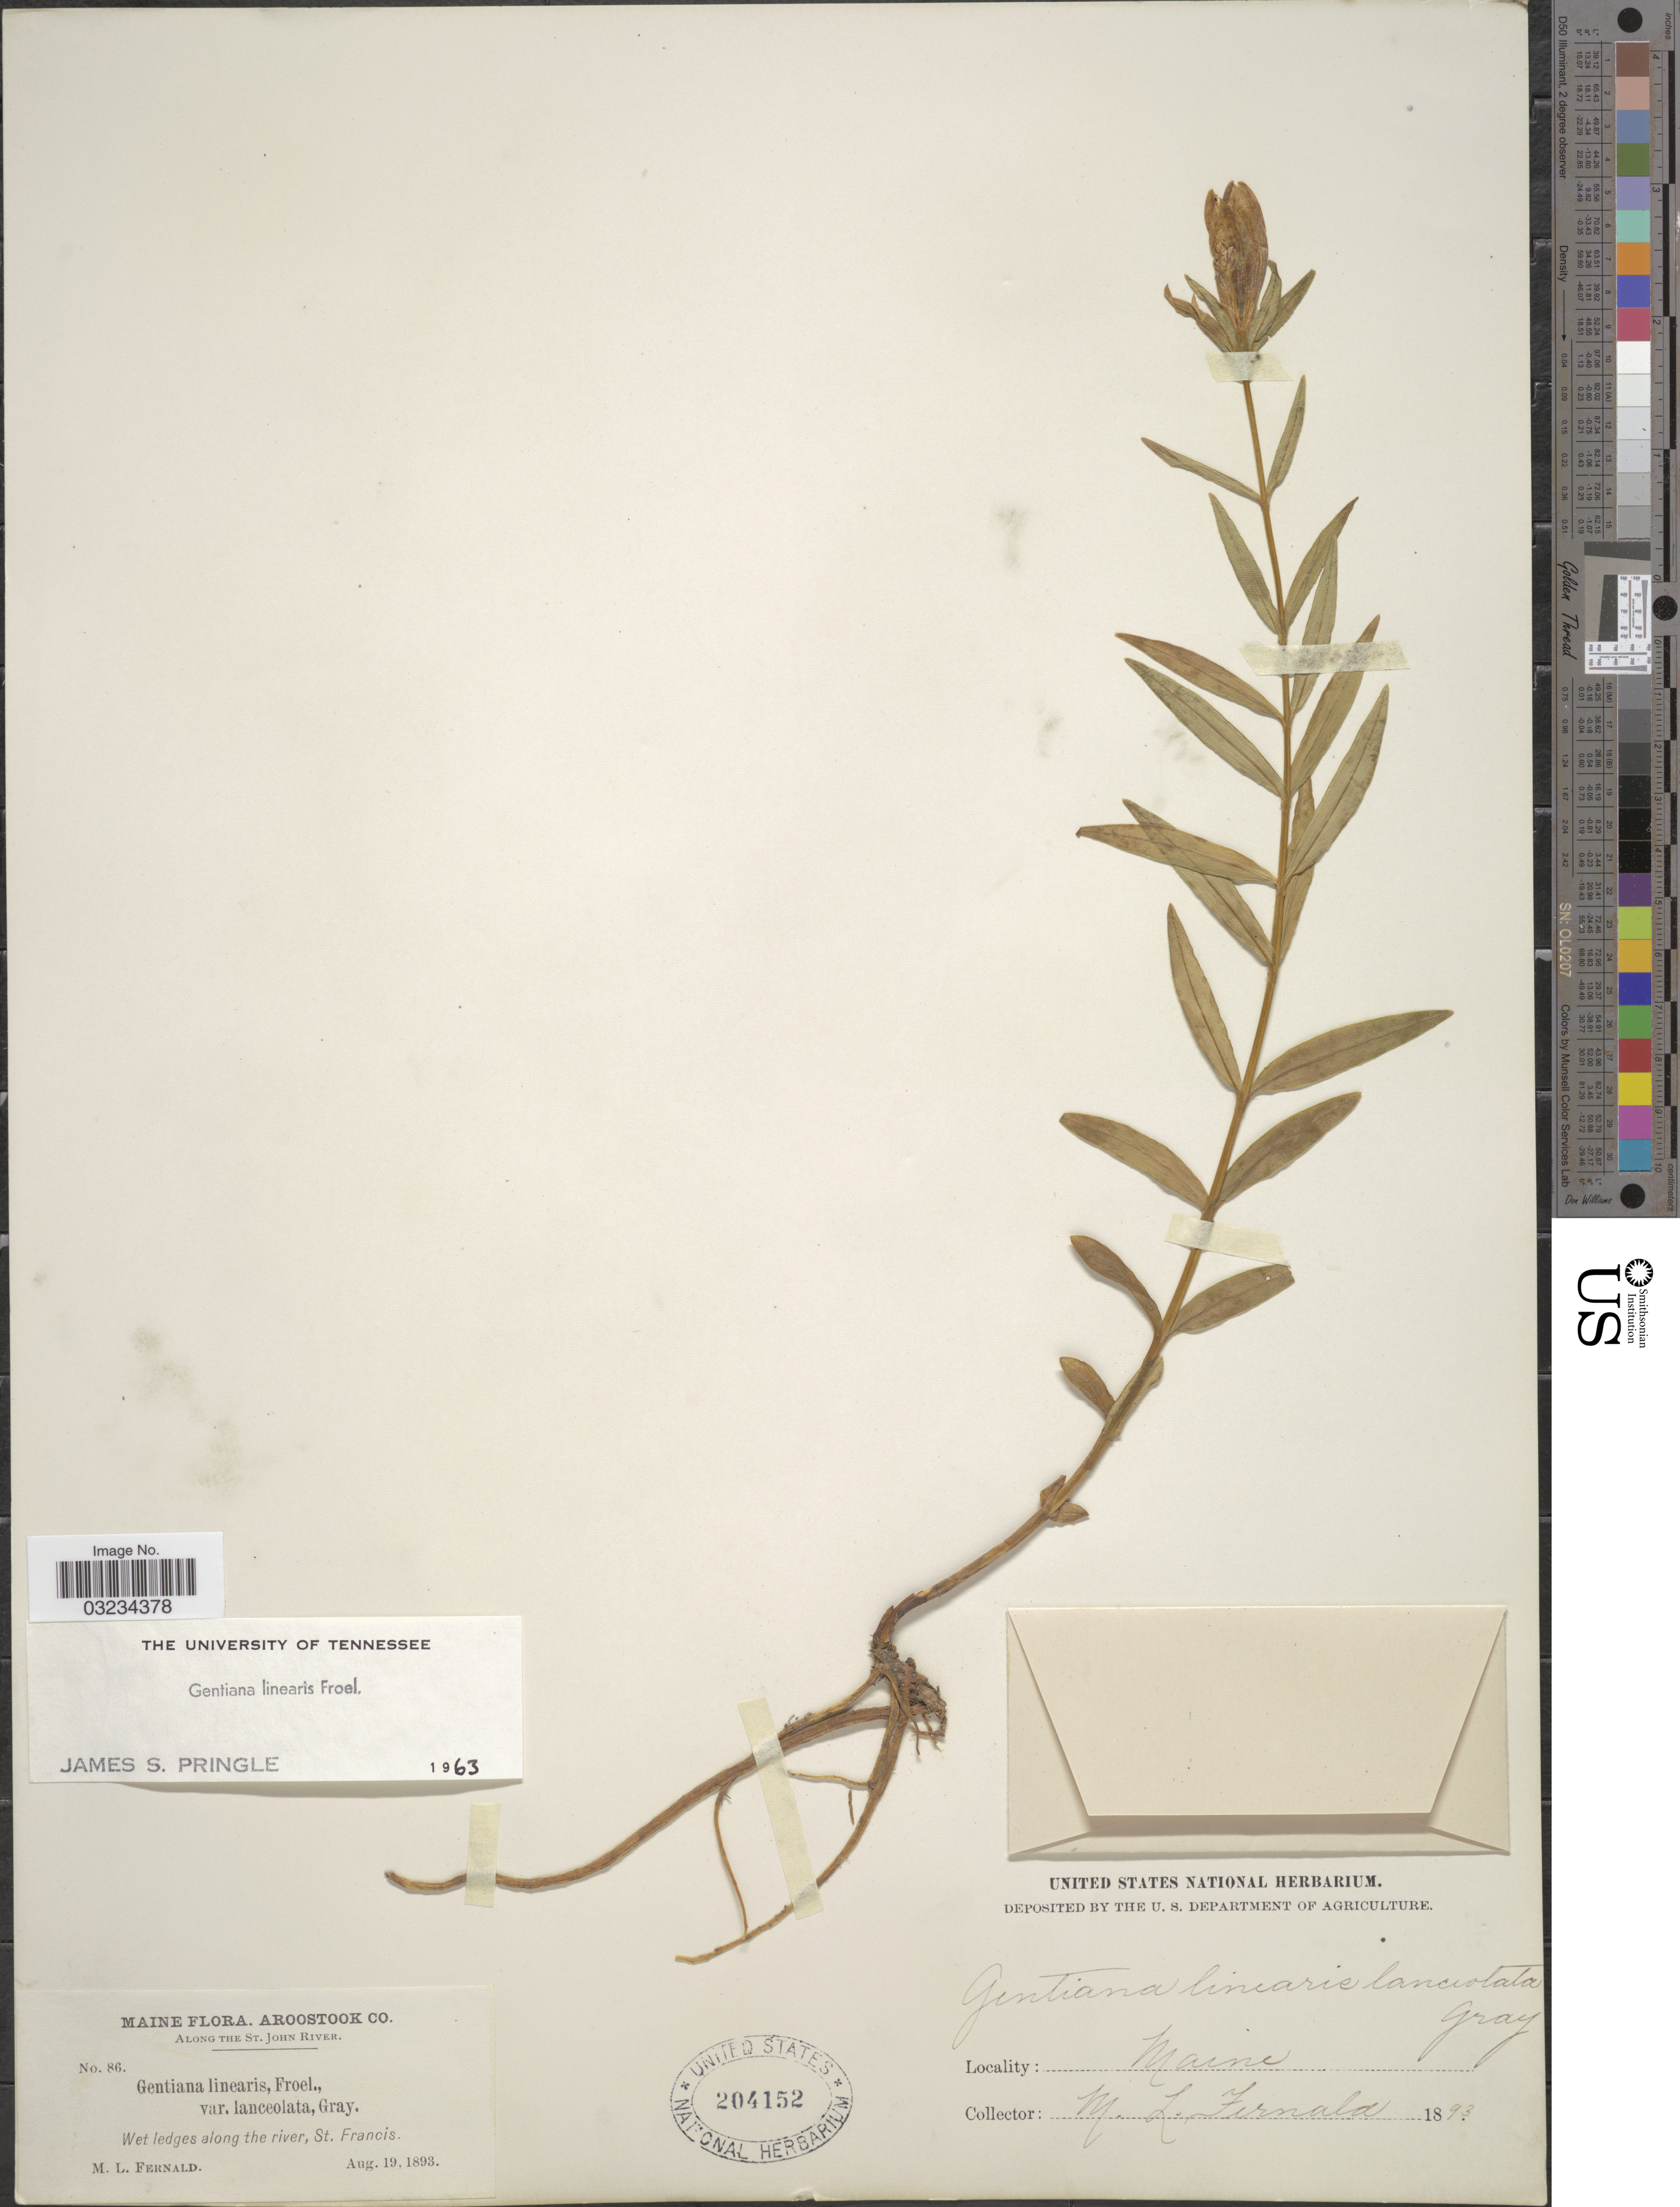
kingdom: Plantae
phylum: Tracheophyta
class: Magnoliopsida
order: Gentianales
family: Gentianaceae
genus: Gentiana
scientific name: Gentiana linearis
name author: Froel.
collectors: M. L. Fernald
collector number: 86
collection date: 1893-08-19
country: United States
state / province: Maine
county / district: Aroostook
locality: Along the St. John River. Along the river, St. Francis.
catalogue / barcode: US 204152